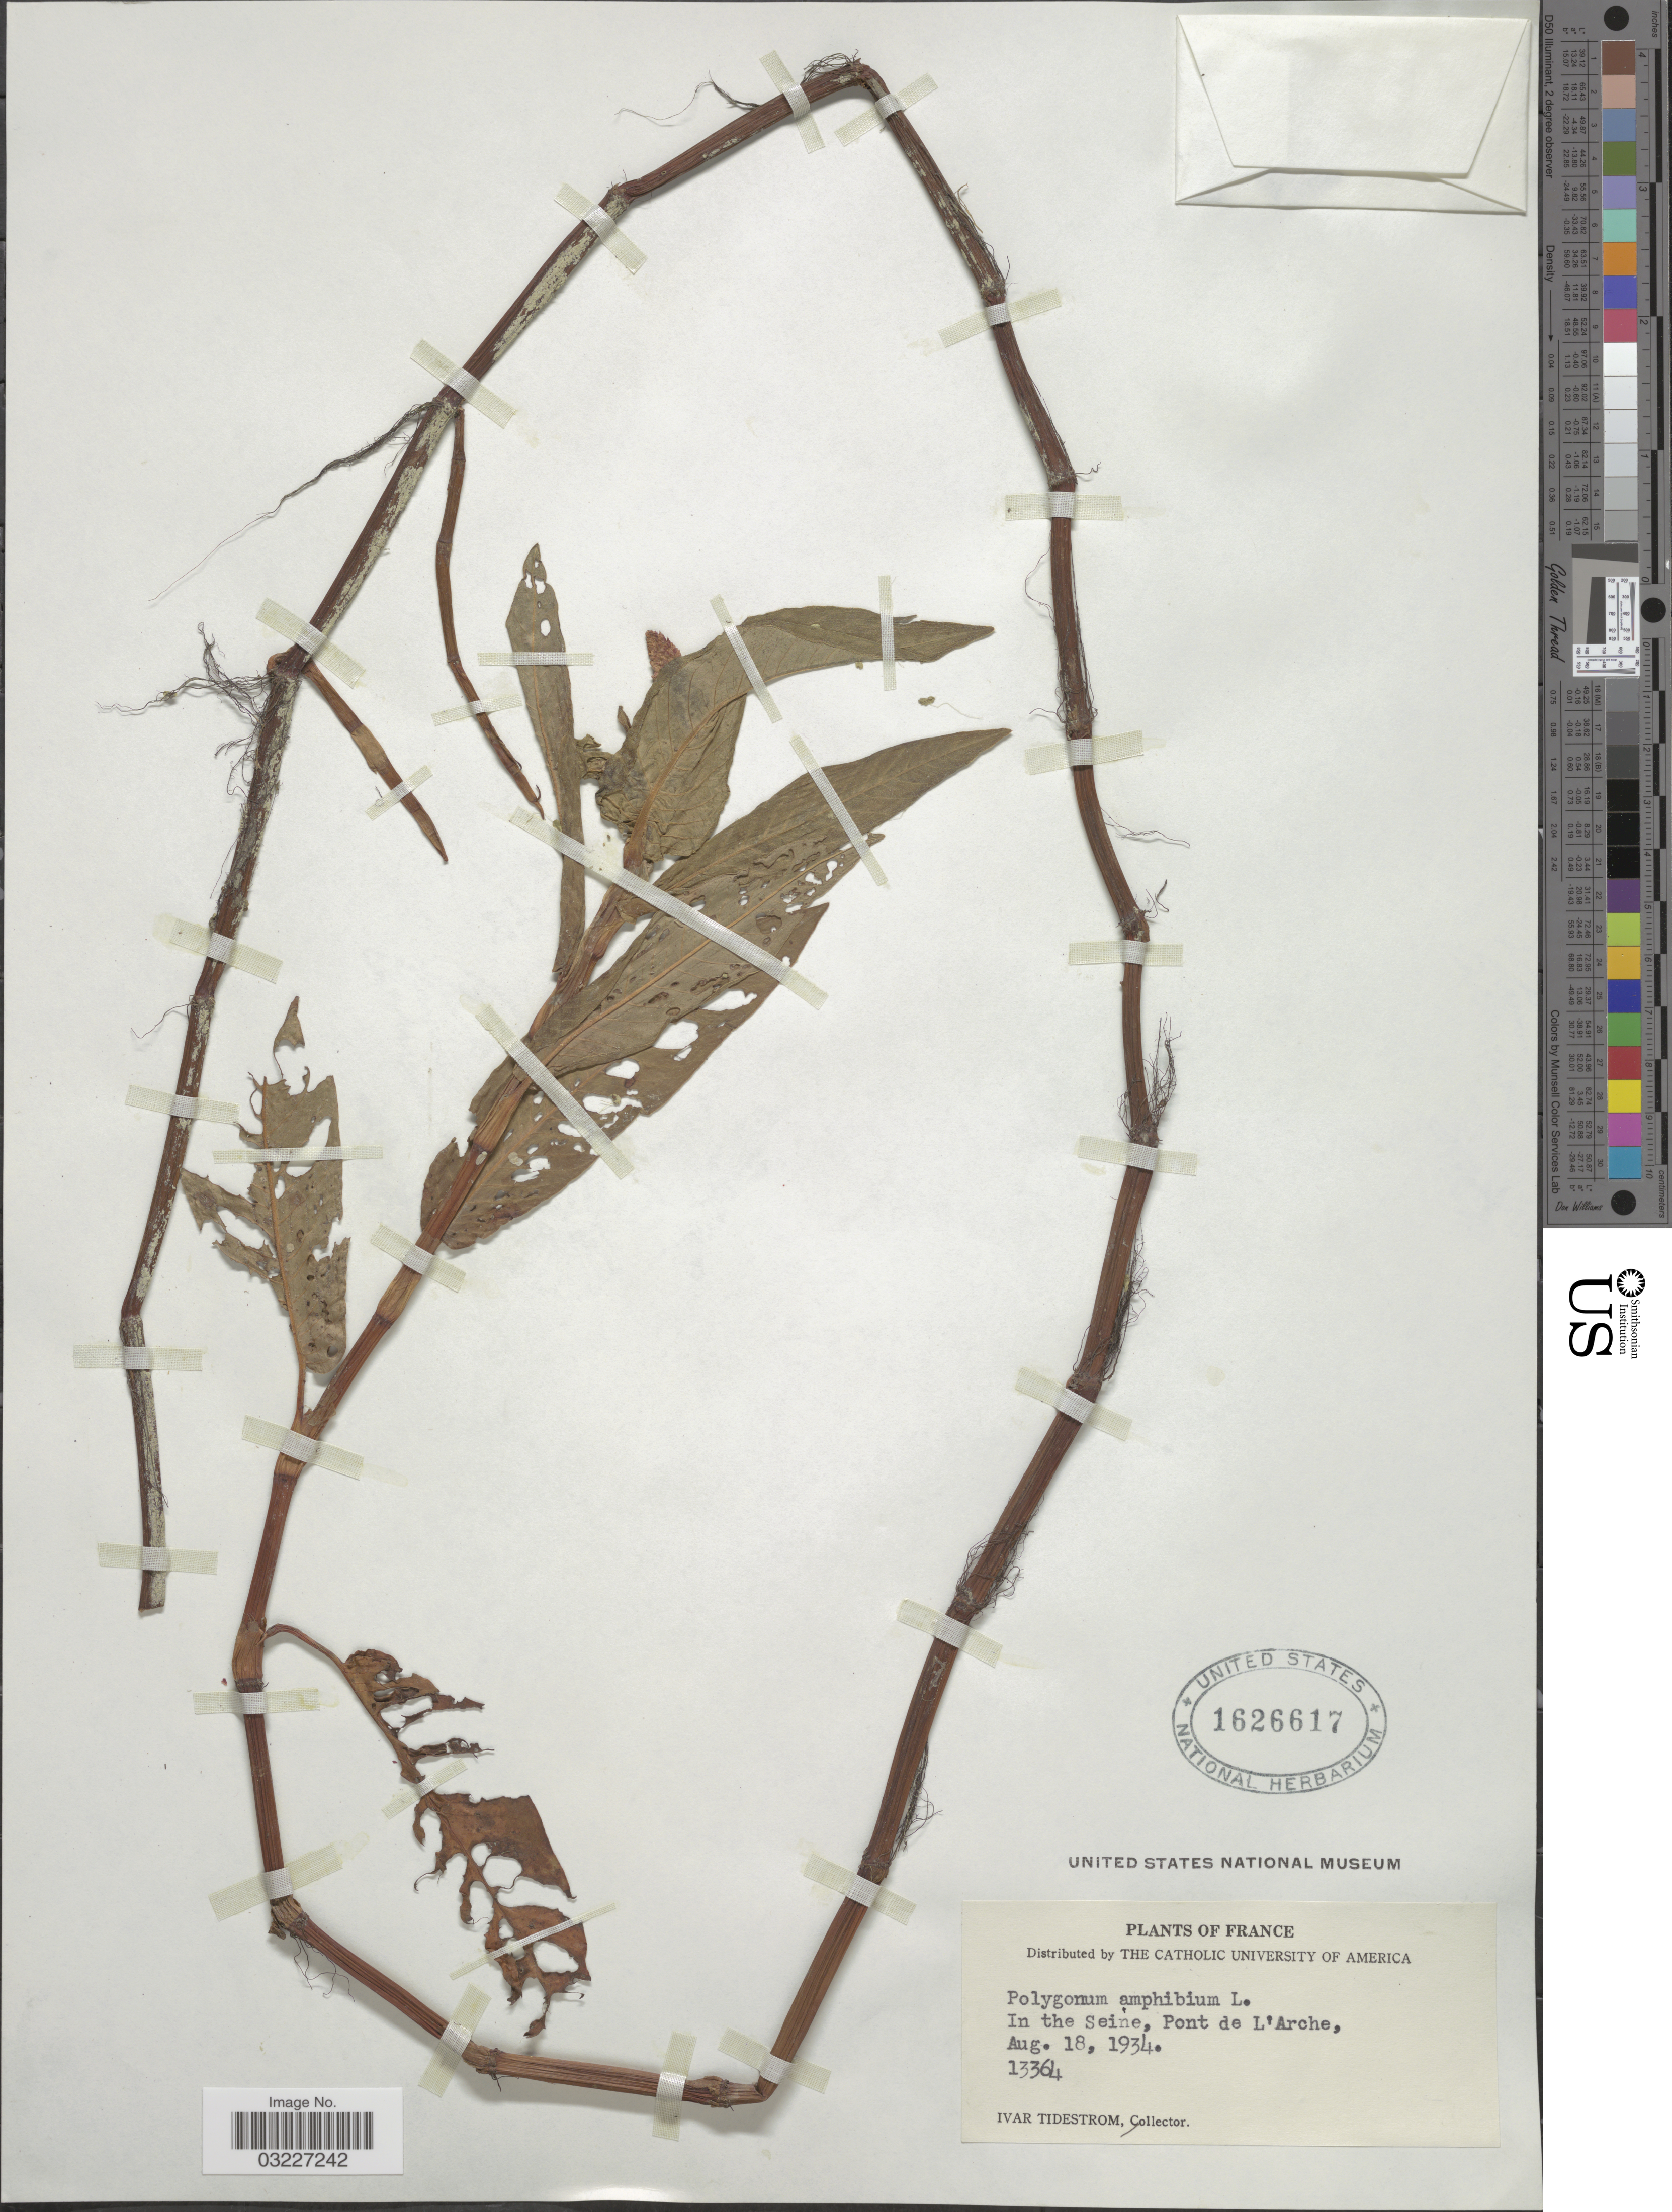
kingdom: Plantae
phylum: Tracheophyta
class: Magnoliopsida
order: Caryophyllales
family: Polygonaceae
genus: Polygonum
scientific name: Polygonum amphibium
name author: L.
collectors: I. F. Tidestrom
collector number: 13364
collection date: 1934-08-18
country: France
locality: In the Seine, Pont de L'Arche.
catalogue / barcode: US 1626617